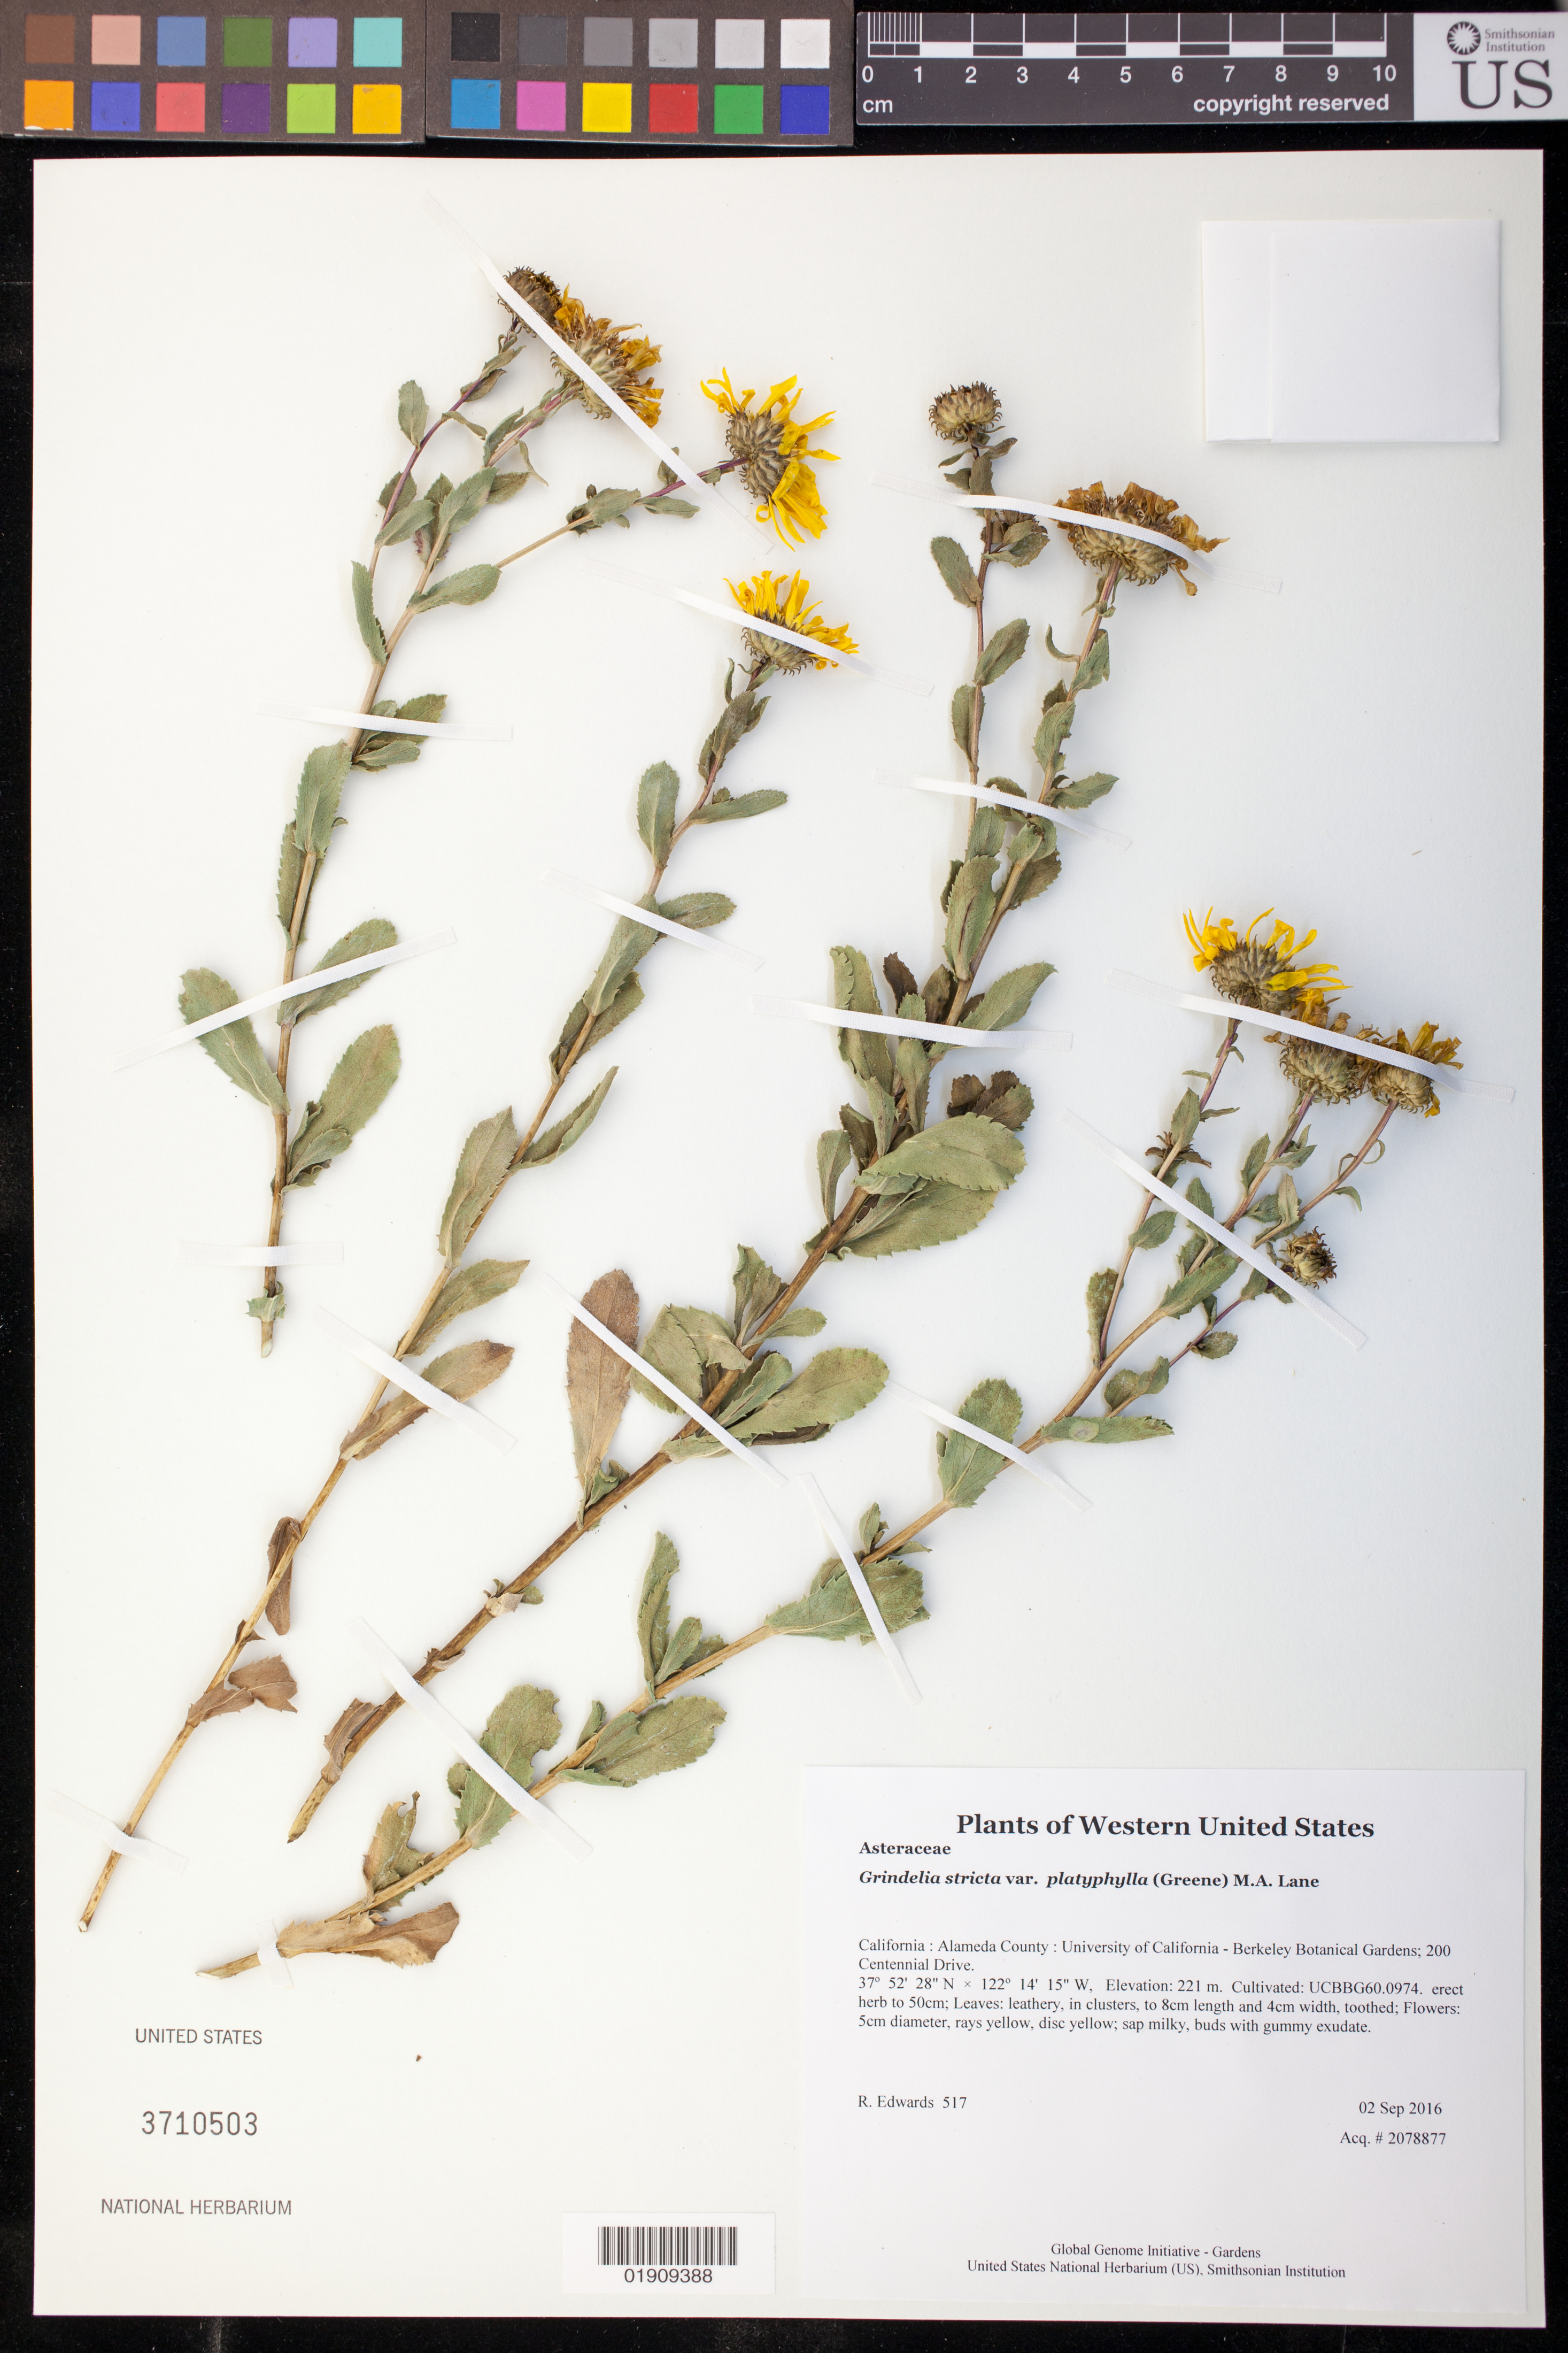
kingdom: Plantae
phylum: Tracheophyta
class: Magnoliopsida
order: Asterales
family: Asteraceae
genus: Grindelia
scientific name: Grindelia stricta var. platyphylla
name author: (Greene) M.A. Lane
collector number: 517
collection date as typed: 2 September 2016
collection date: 2016-09-02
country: United States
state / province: California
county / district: Alameda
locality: University of California - Berkeley Botanical Gardens; 200 Centennial Drive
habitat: Cultivated: UCBBG60.0974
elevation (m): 221.2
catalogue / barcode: US 3710503